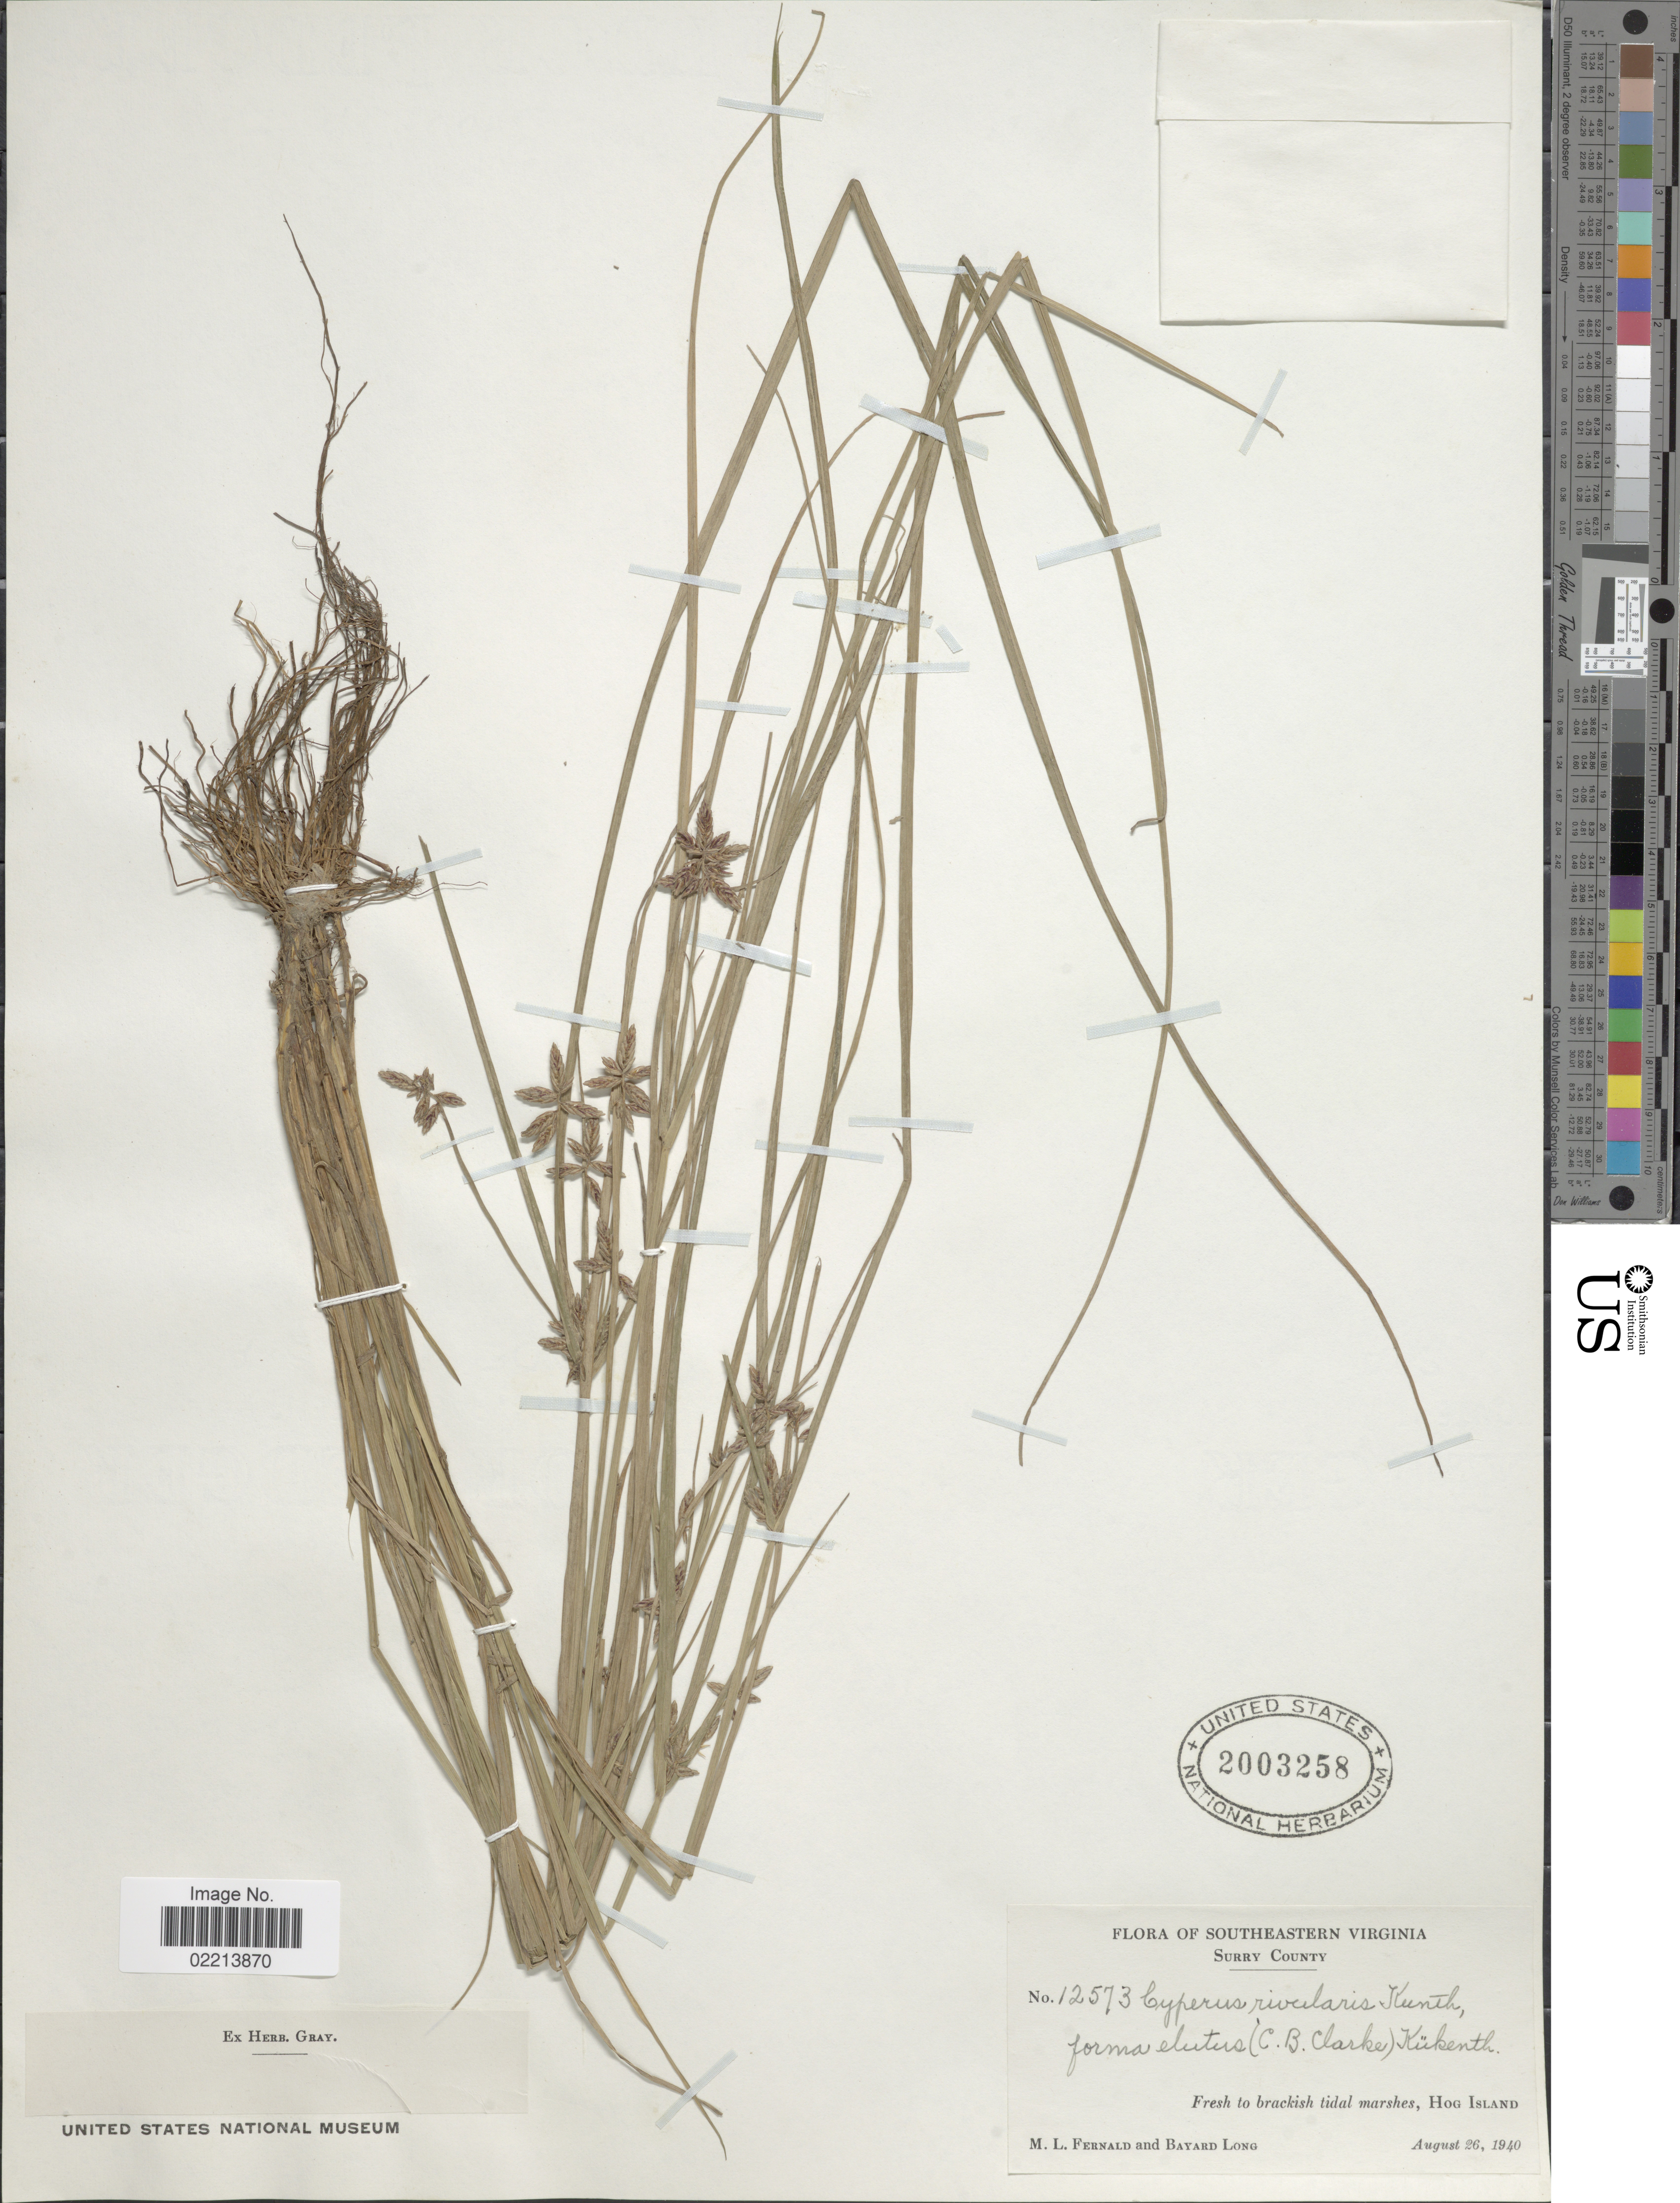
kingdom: Plantae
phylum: Tracheophyta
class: Liliopsida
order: Poales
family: Cyperaceae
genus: Cyperus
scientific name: Cyperus bipartitus Torr.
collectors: M. L. Fernald & B. Long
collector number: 12573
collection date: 1940-08-26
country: United States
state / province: Virginia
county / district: Surry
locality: Southeastern Virginia. Surry County. Hog Island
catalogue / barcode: US 2003258